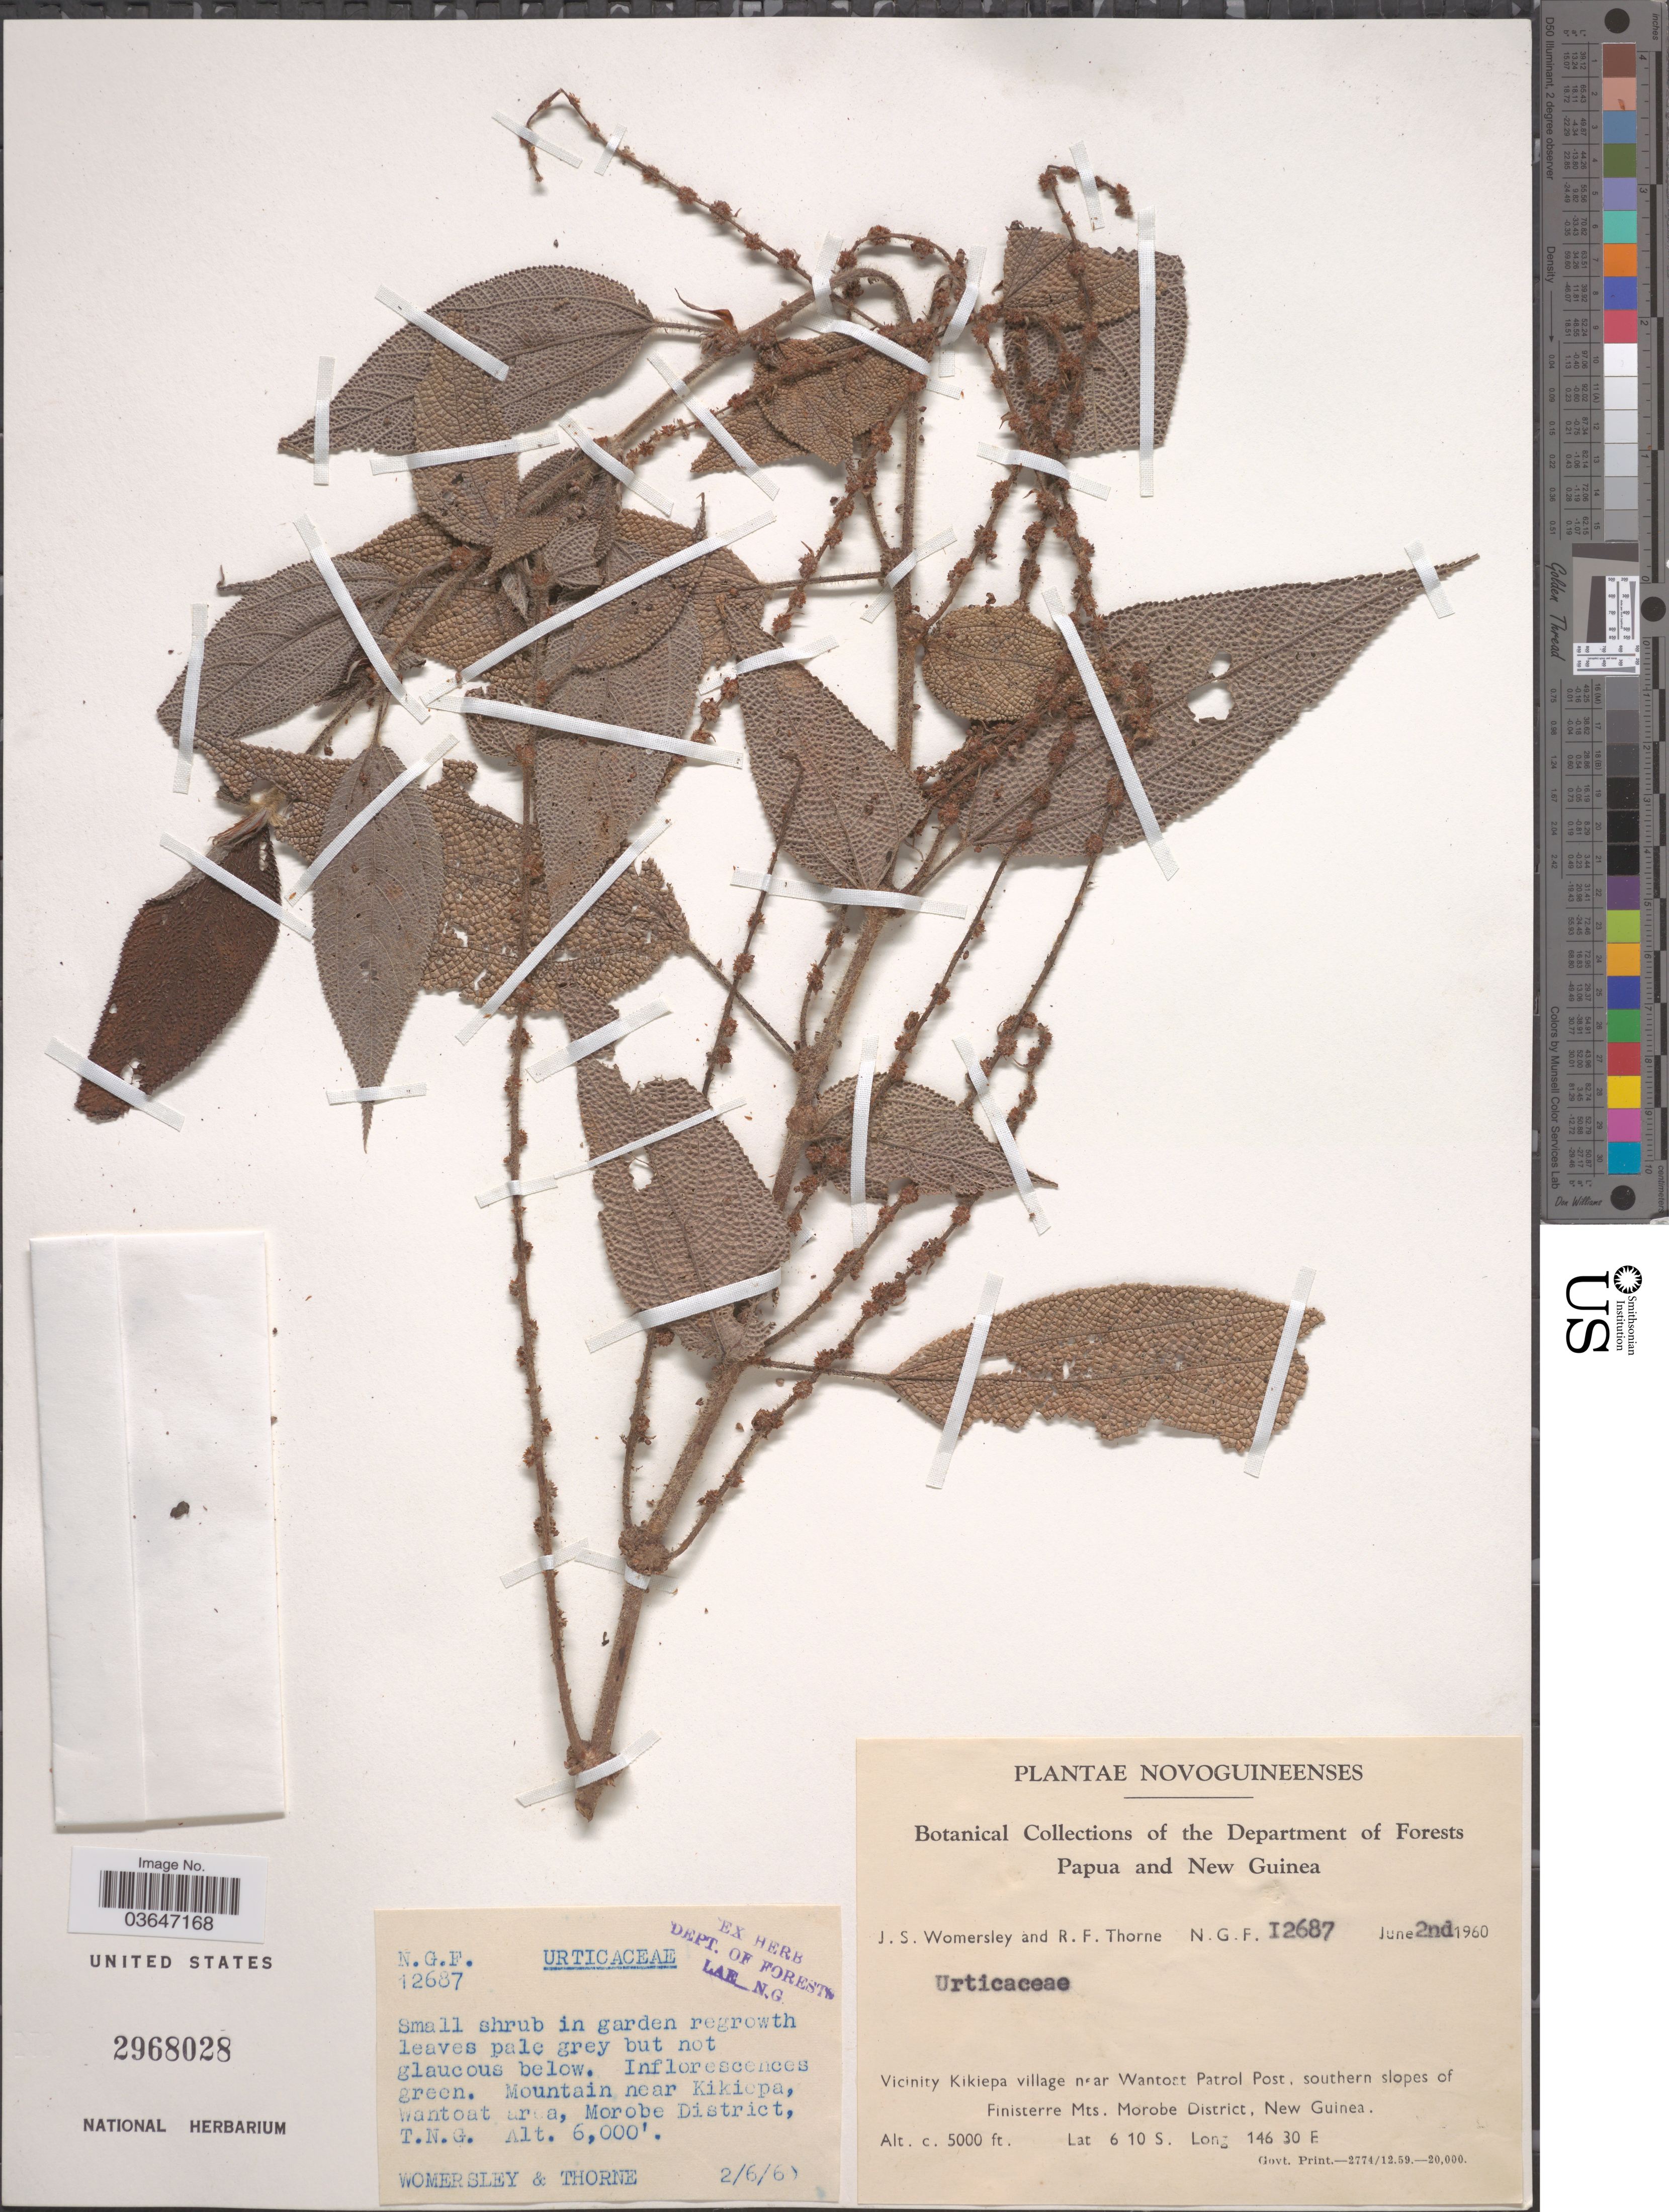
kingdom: Plantae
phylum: Tracheophyta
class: Magnoliopsida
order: Proteales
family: Proteaceae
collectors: J. S. Womersley & R. Thorne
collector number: NGF 12687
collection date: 1960-06-02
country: Papua New Guinea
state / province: Morobe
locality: Novoguineenses. Vicinity Kikiepa village near Wantoat Patrol Post, southern slopes of Finisterre Mts. Morobe District, New Guinea.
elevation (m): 1524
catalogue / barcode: US 2968028